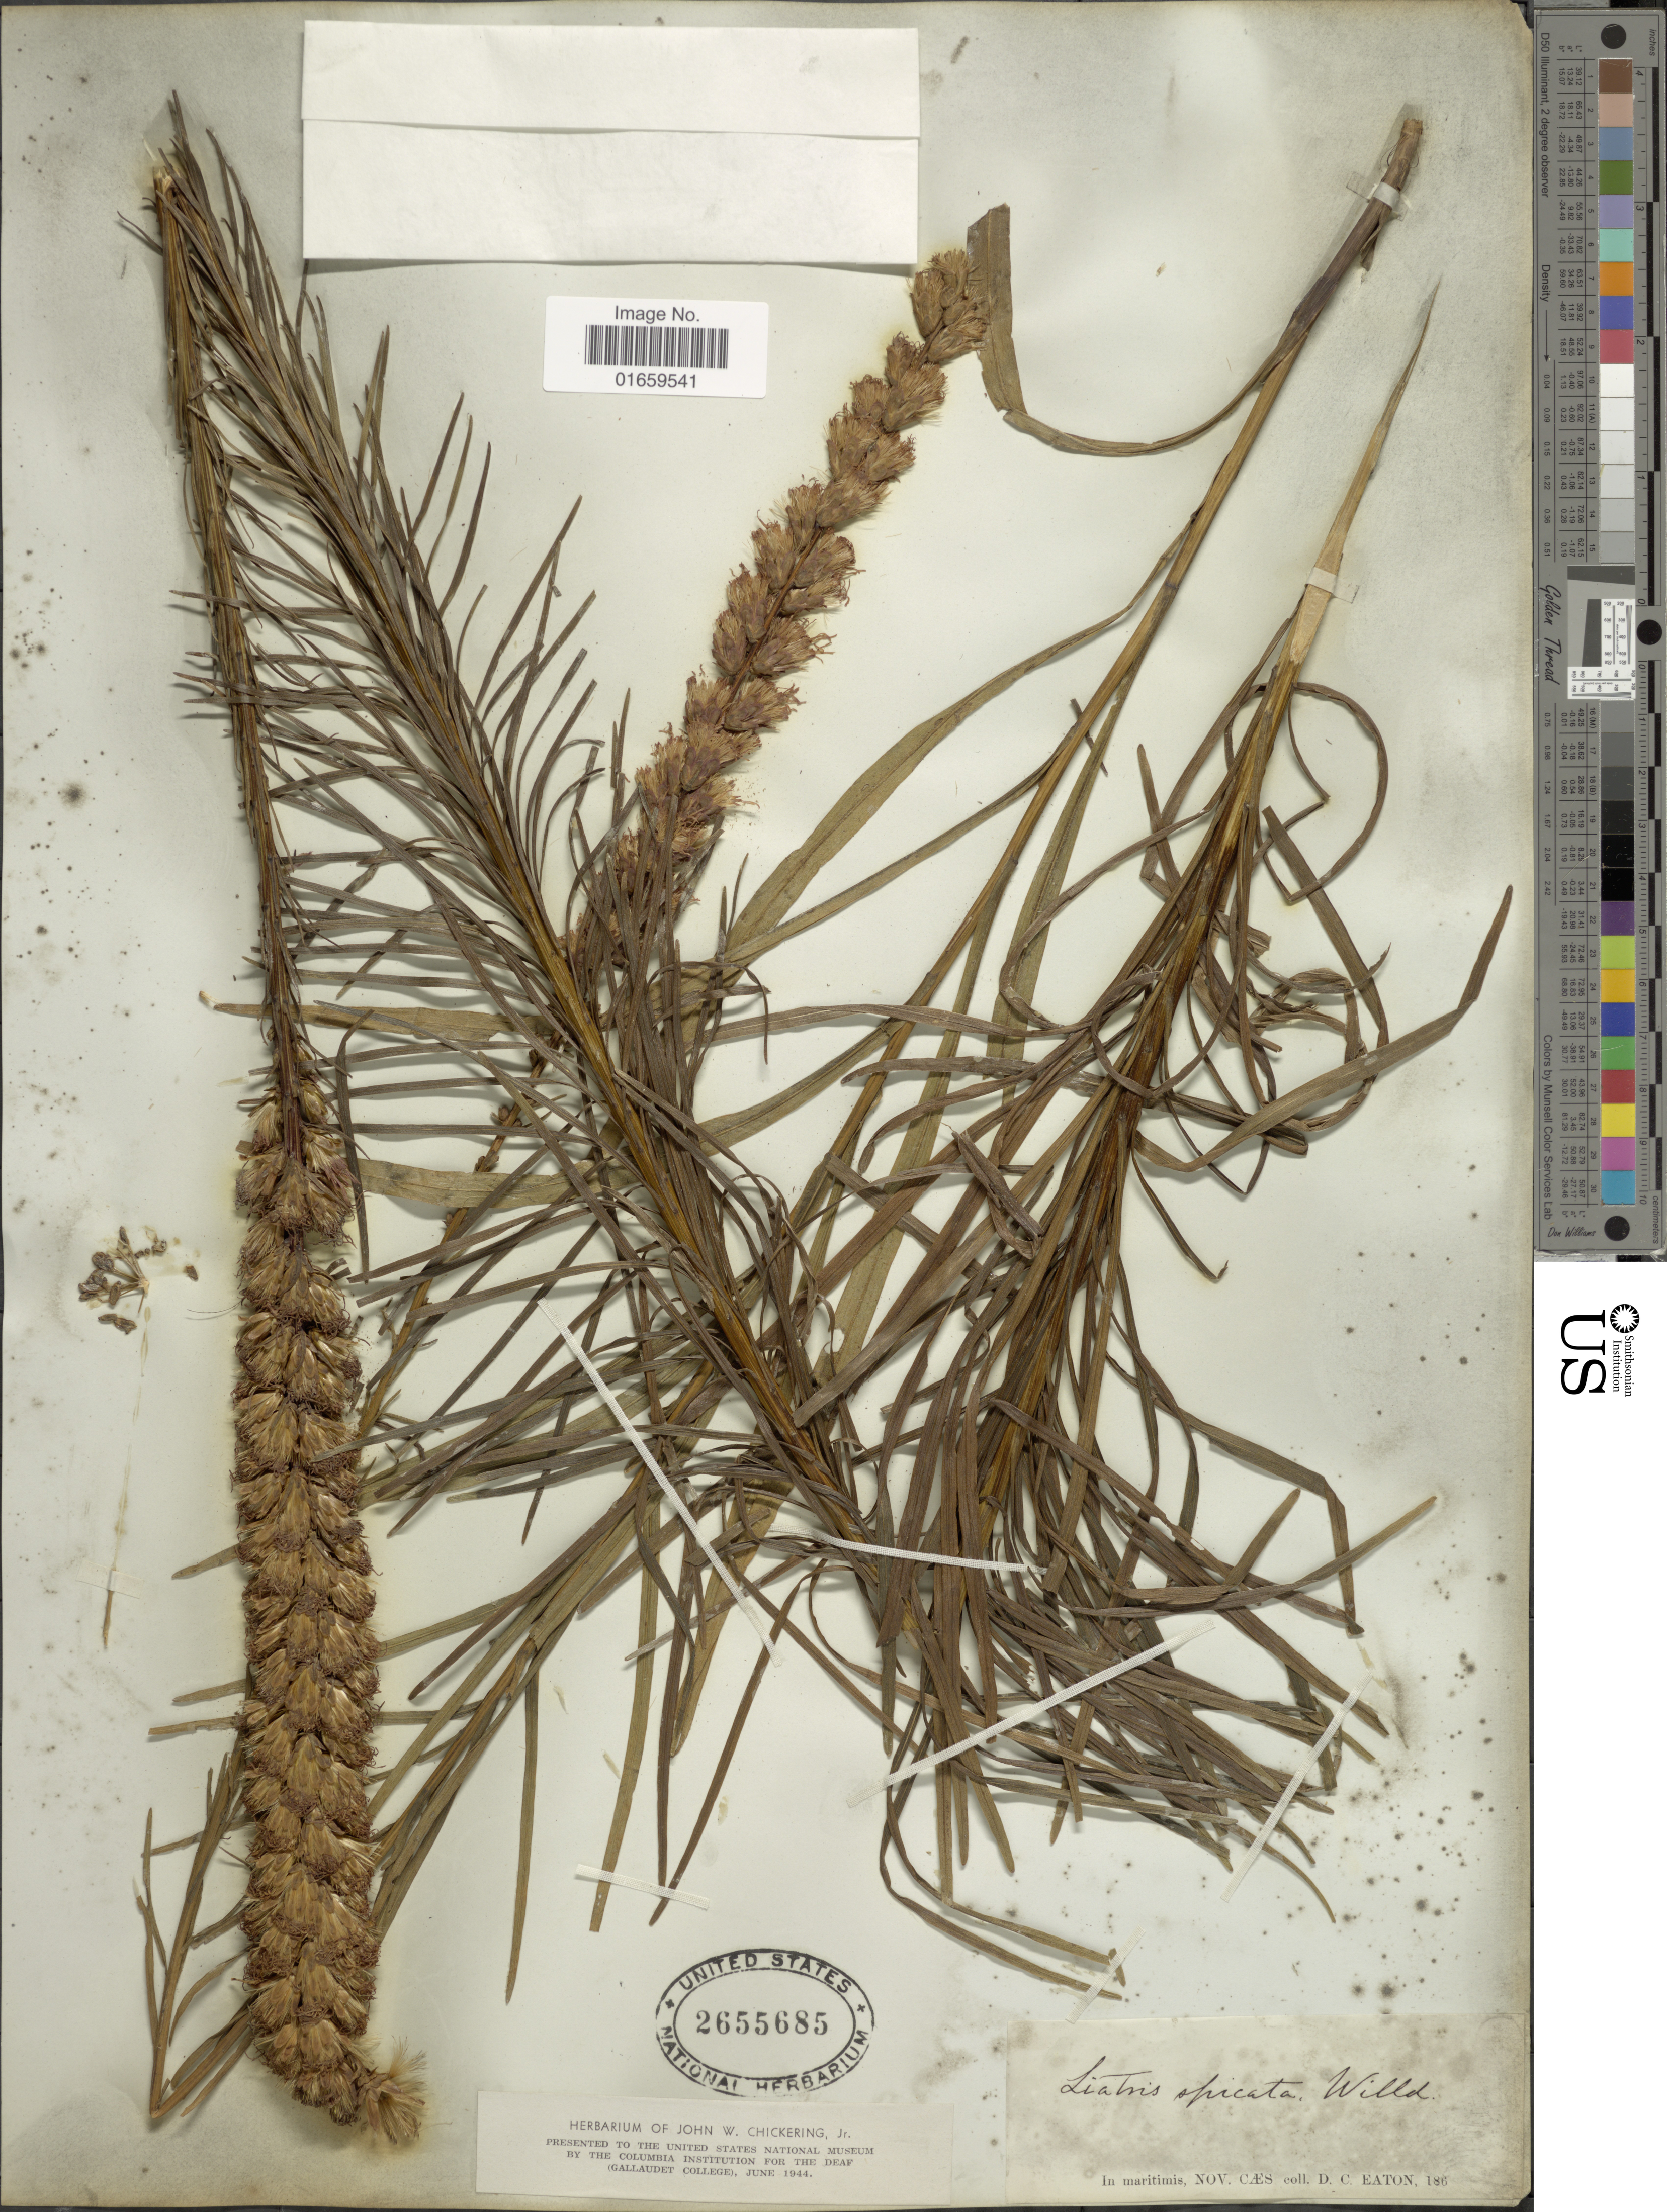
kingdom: Plantae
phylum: Tracheophyta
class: Magnoliopsida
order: Asterales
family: Asteraceae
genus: Liatris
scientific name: Liatris spicata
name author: (L.) Willd.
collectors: D. Eaton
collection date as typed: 186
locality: In Maritimis, Nov. Caes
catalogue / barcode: US 2655685